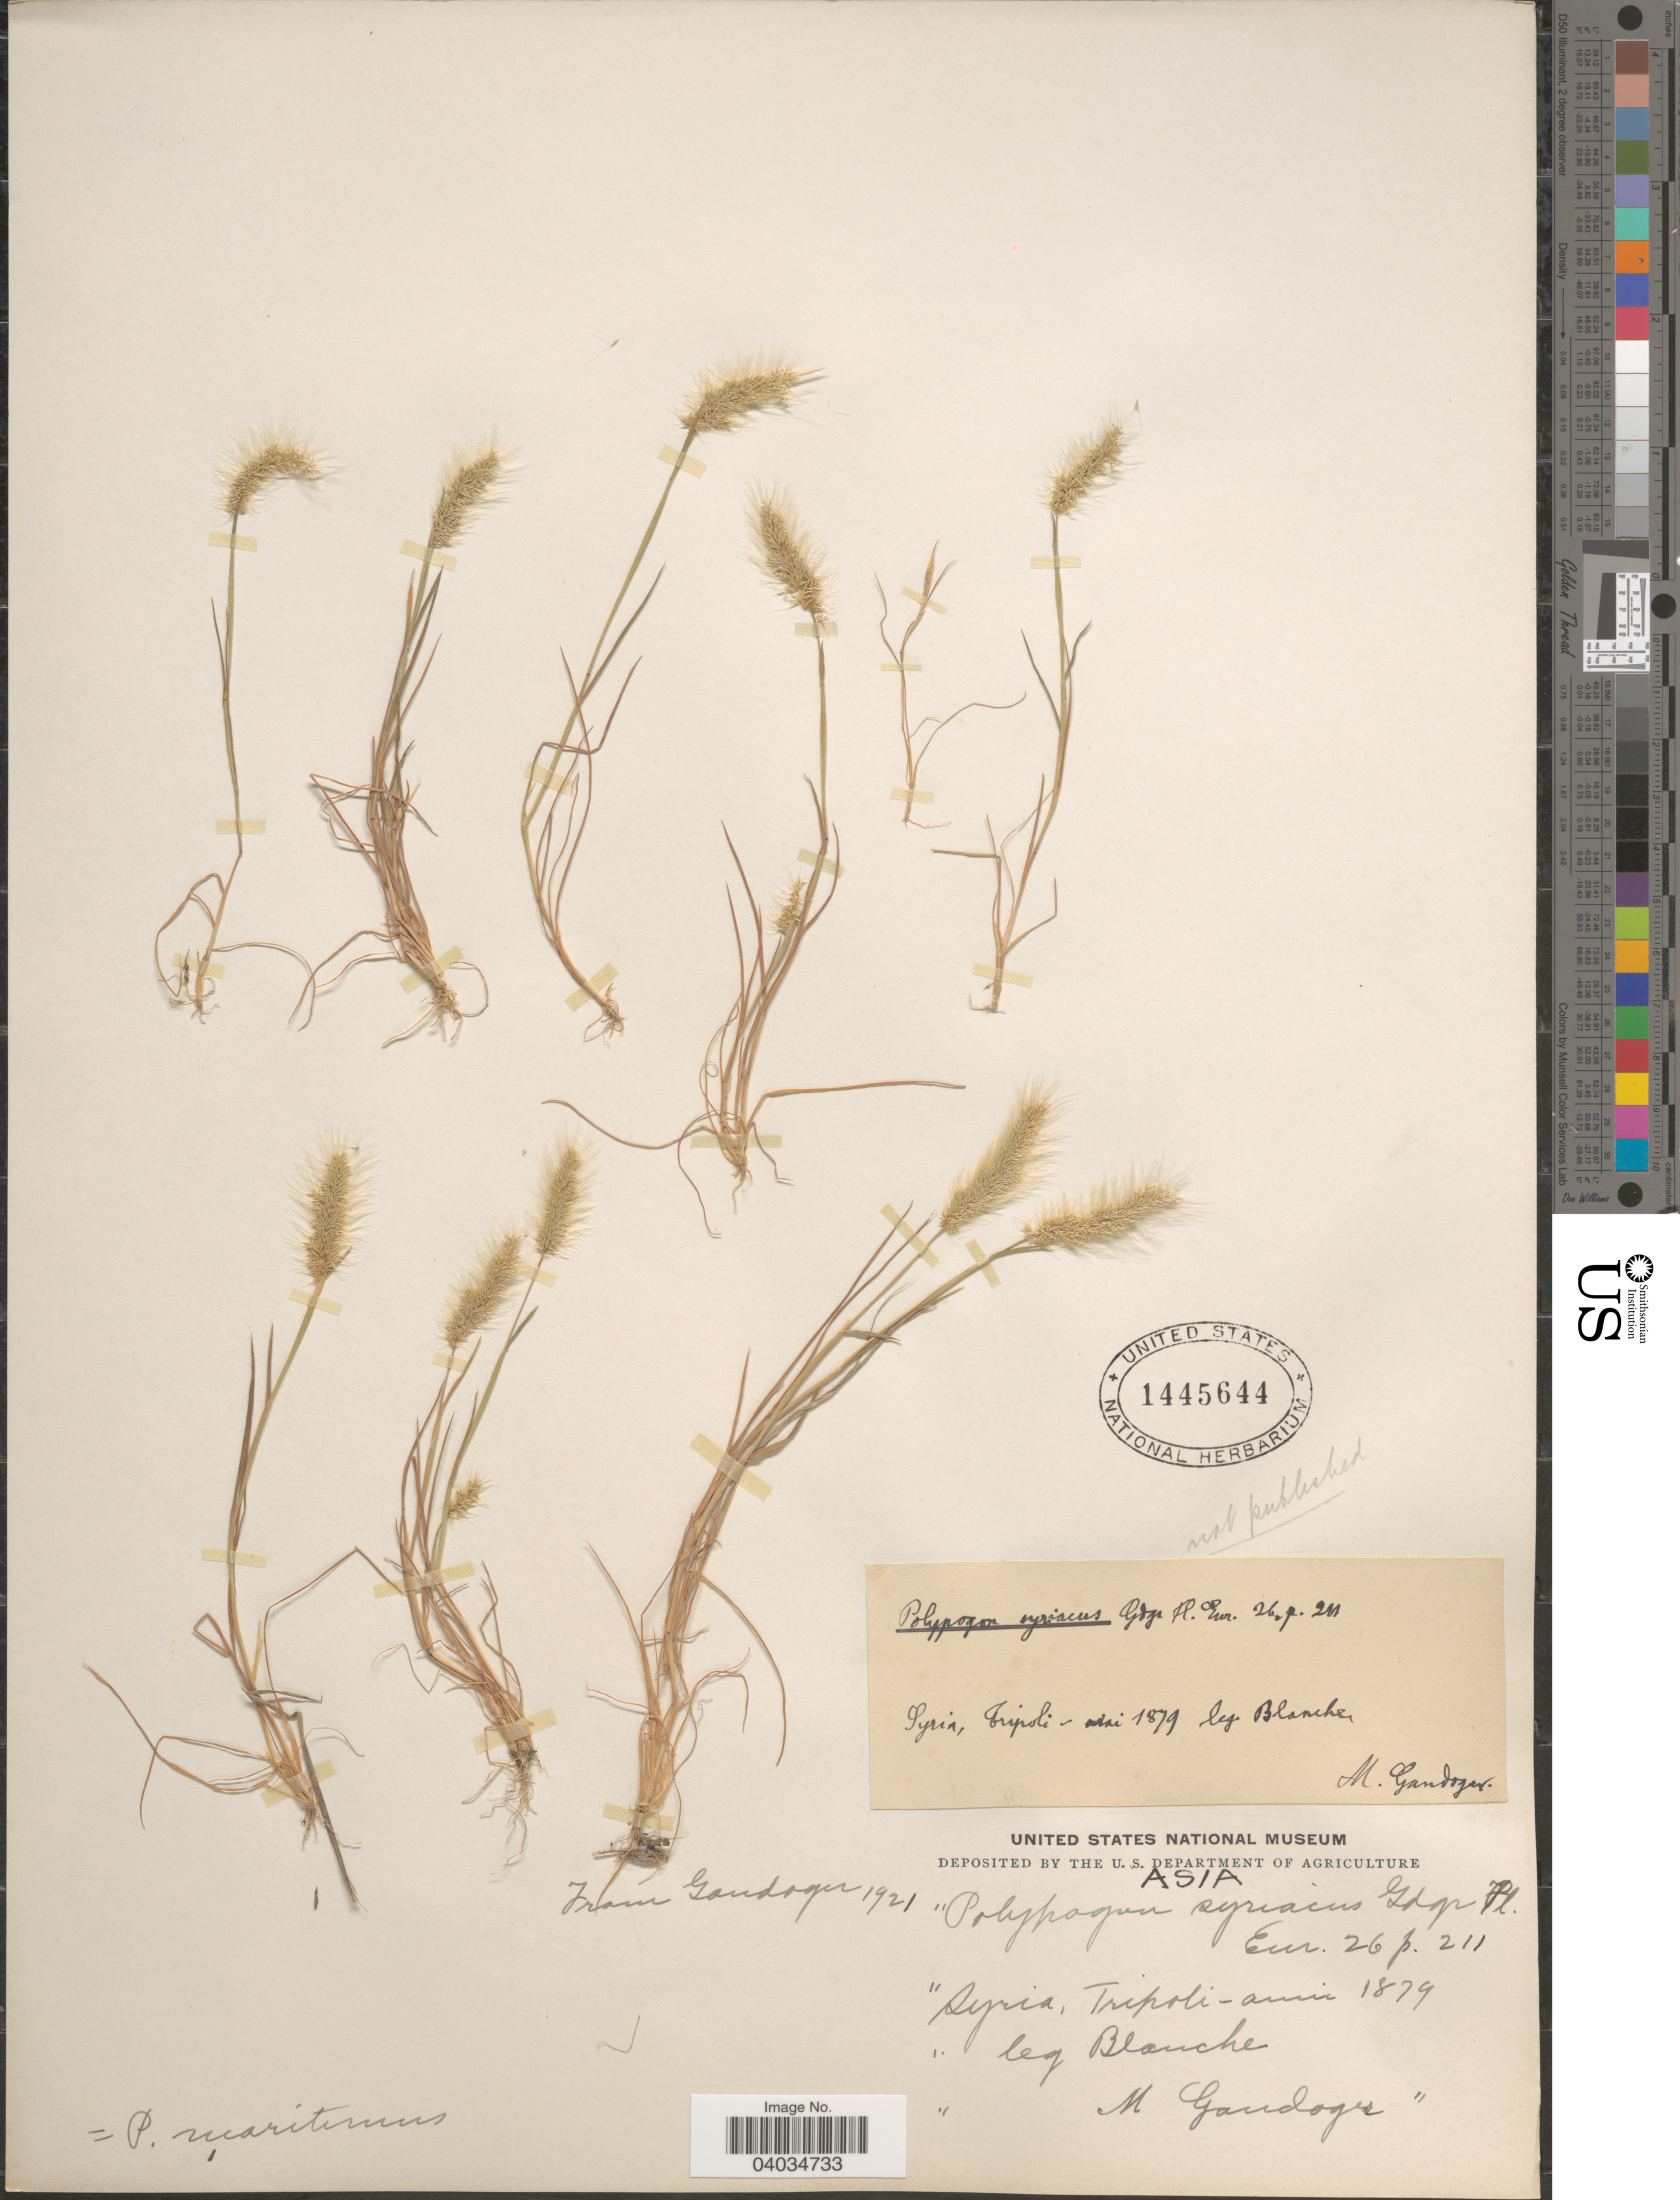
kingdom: Plantae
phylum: Tracheophyta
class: Liliopsida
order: Poales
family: Poaceae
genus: Polypogon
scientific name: Polypogon maritimus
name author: Willd.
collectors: -. Blanche & M. Gandoger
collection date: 1879-05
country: Lebanon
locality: Syria, Tripoli. [now in Lebanon]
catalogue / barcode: US 1445644